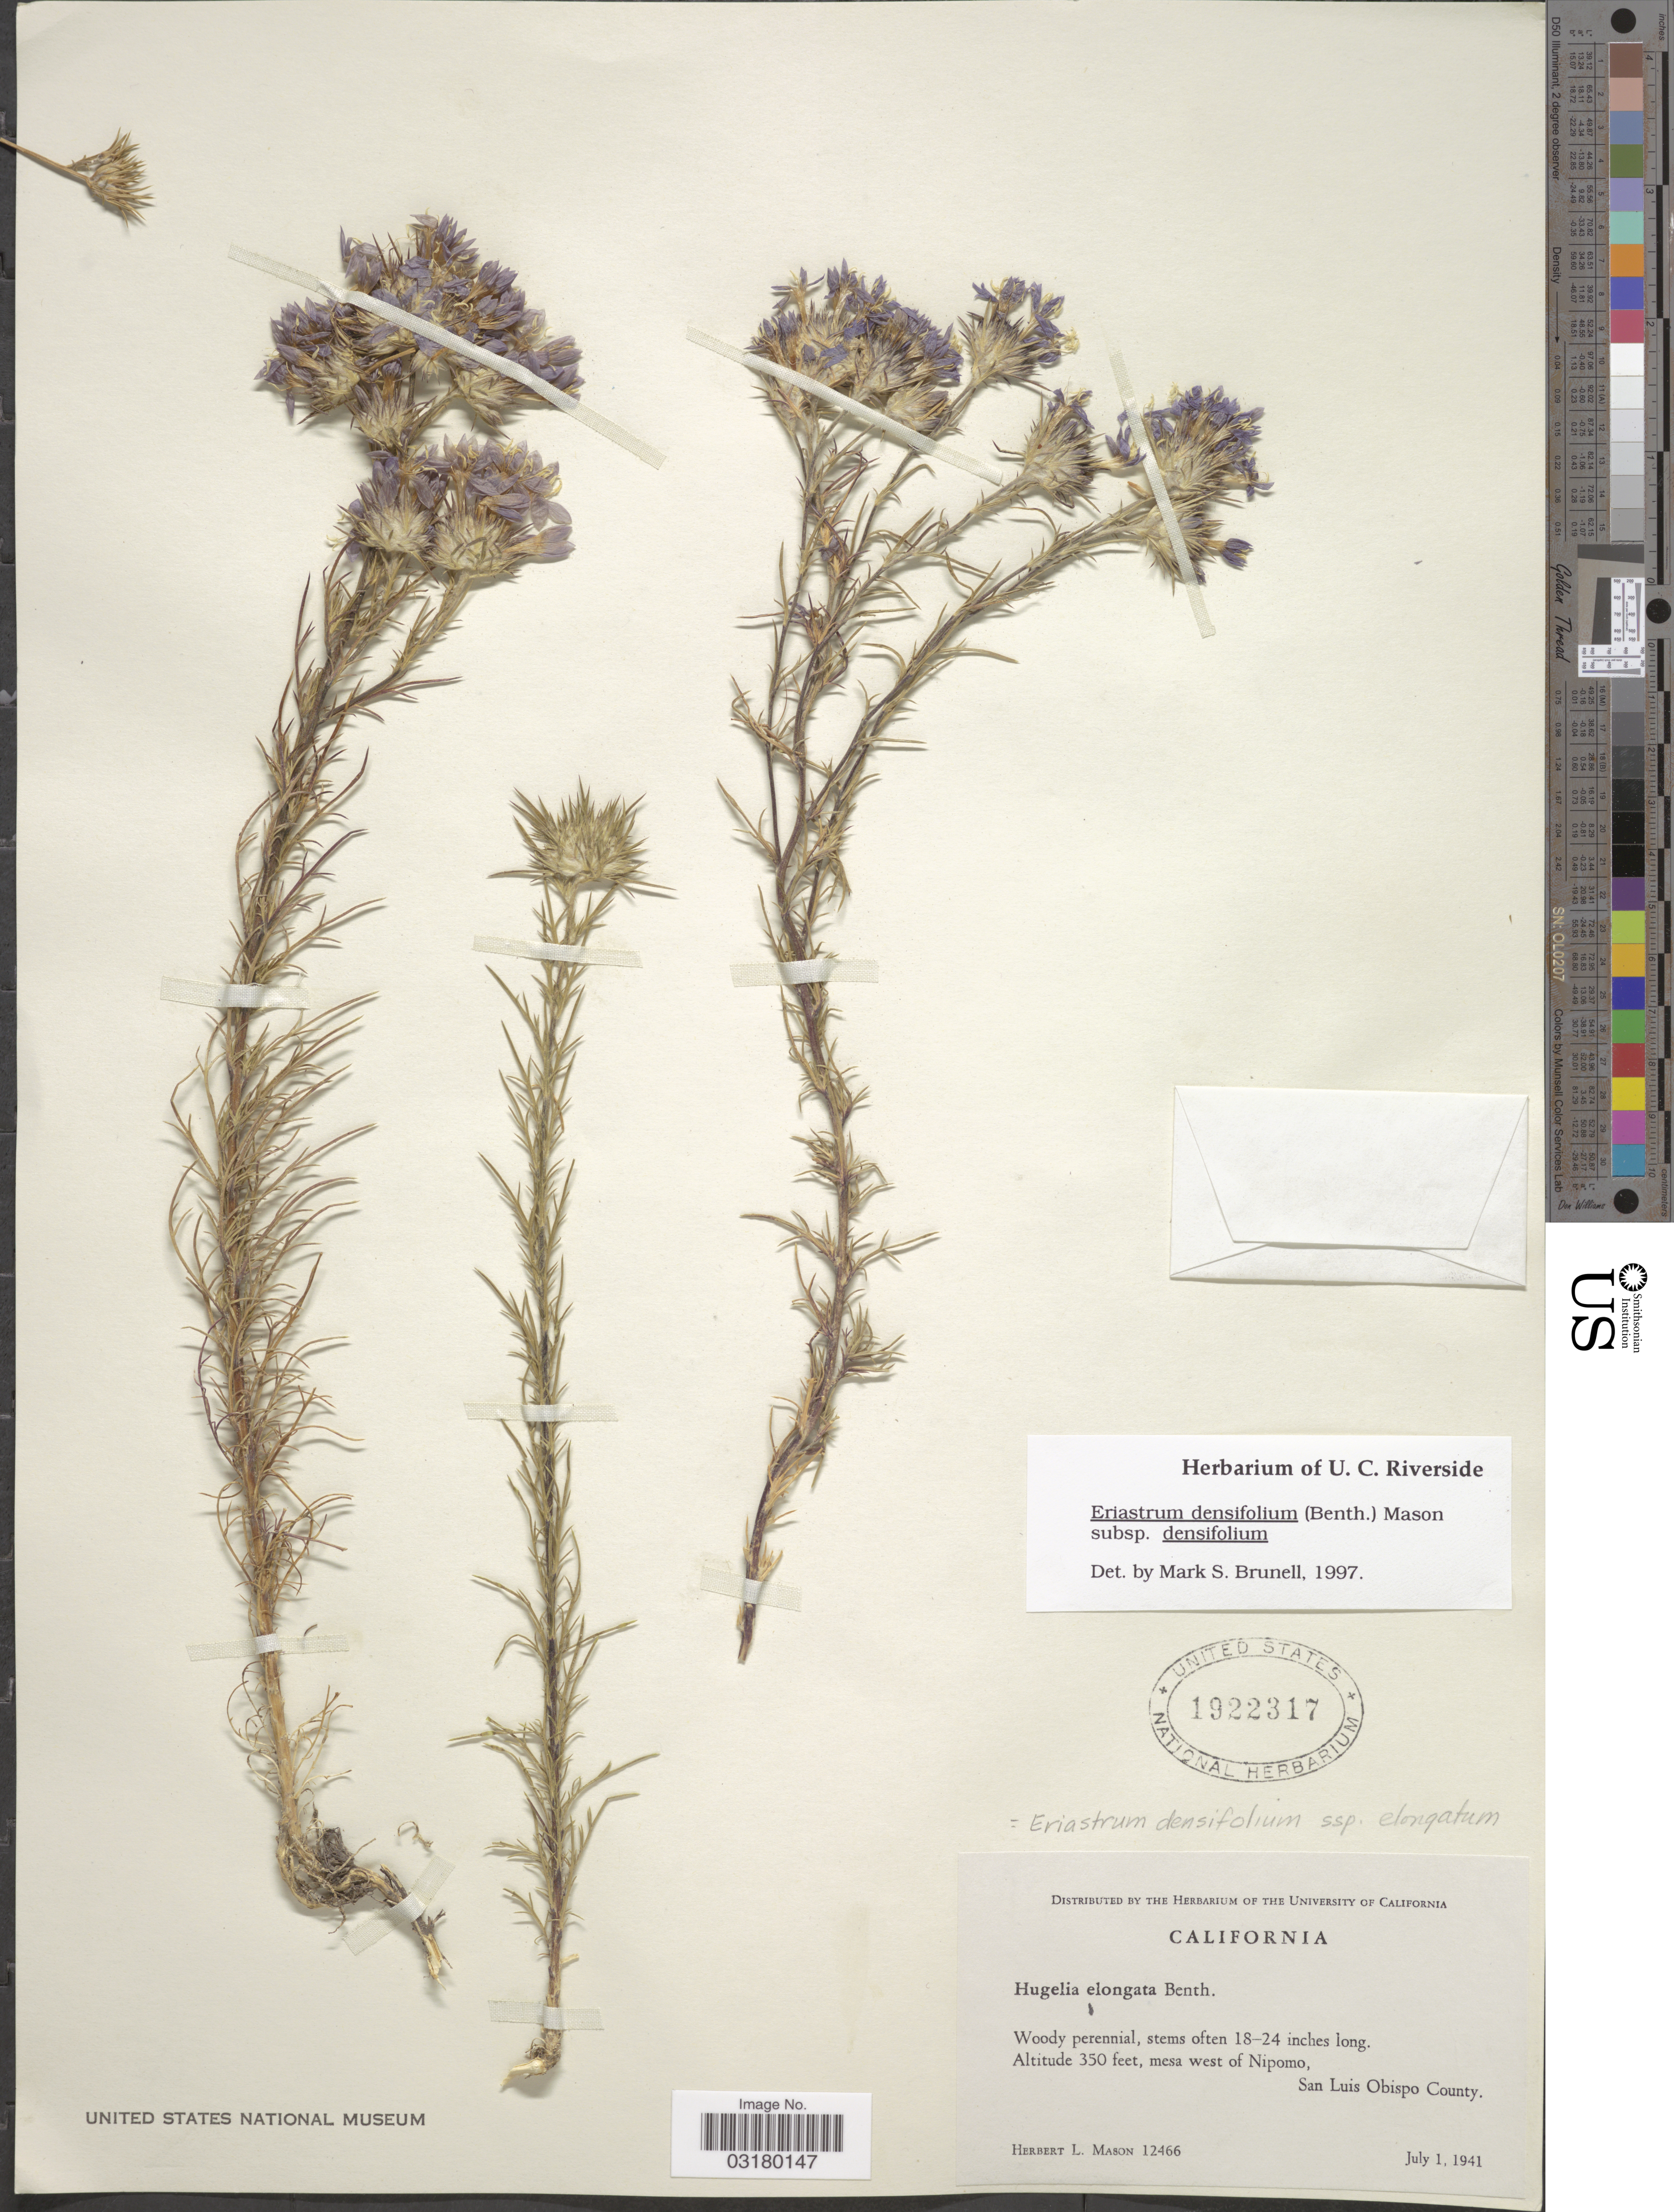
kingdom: Plantae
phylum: Tracheophyta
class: Magnoliopsida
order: Ericales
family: Polemoniaceae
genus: Eriastrum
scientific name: Eriastrum densifolium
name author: (Benth.) H. Mason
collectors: H. L. Mason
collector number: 12466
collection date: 1941-07-01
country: United States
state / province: California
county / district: San Luis Obispo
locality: Mesa west of Nipomo, San Luis Obispo County.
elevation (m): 107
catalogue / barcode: US 1922317